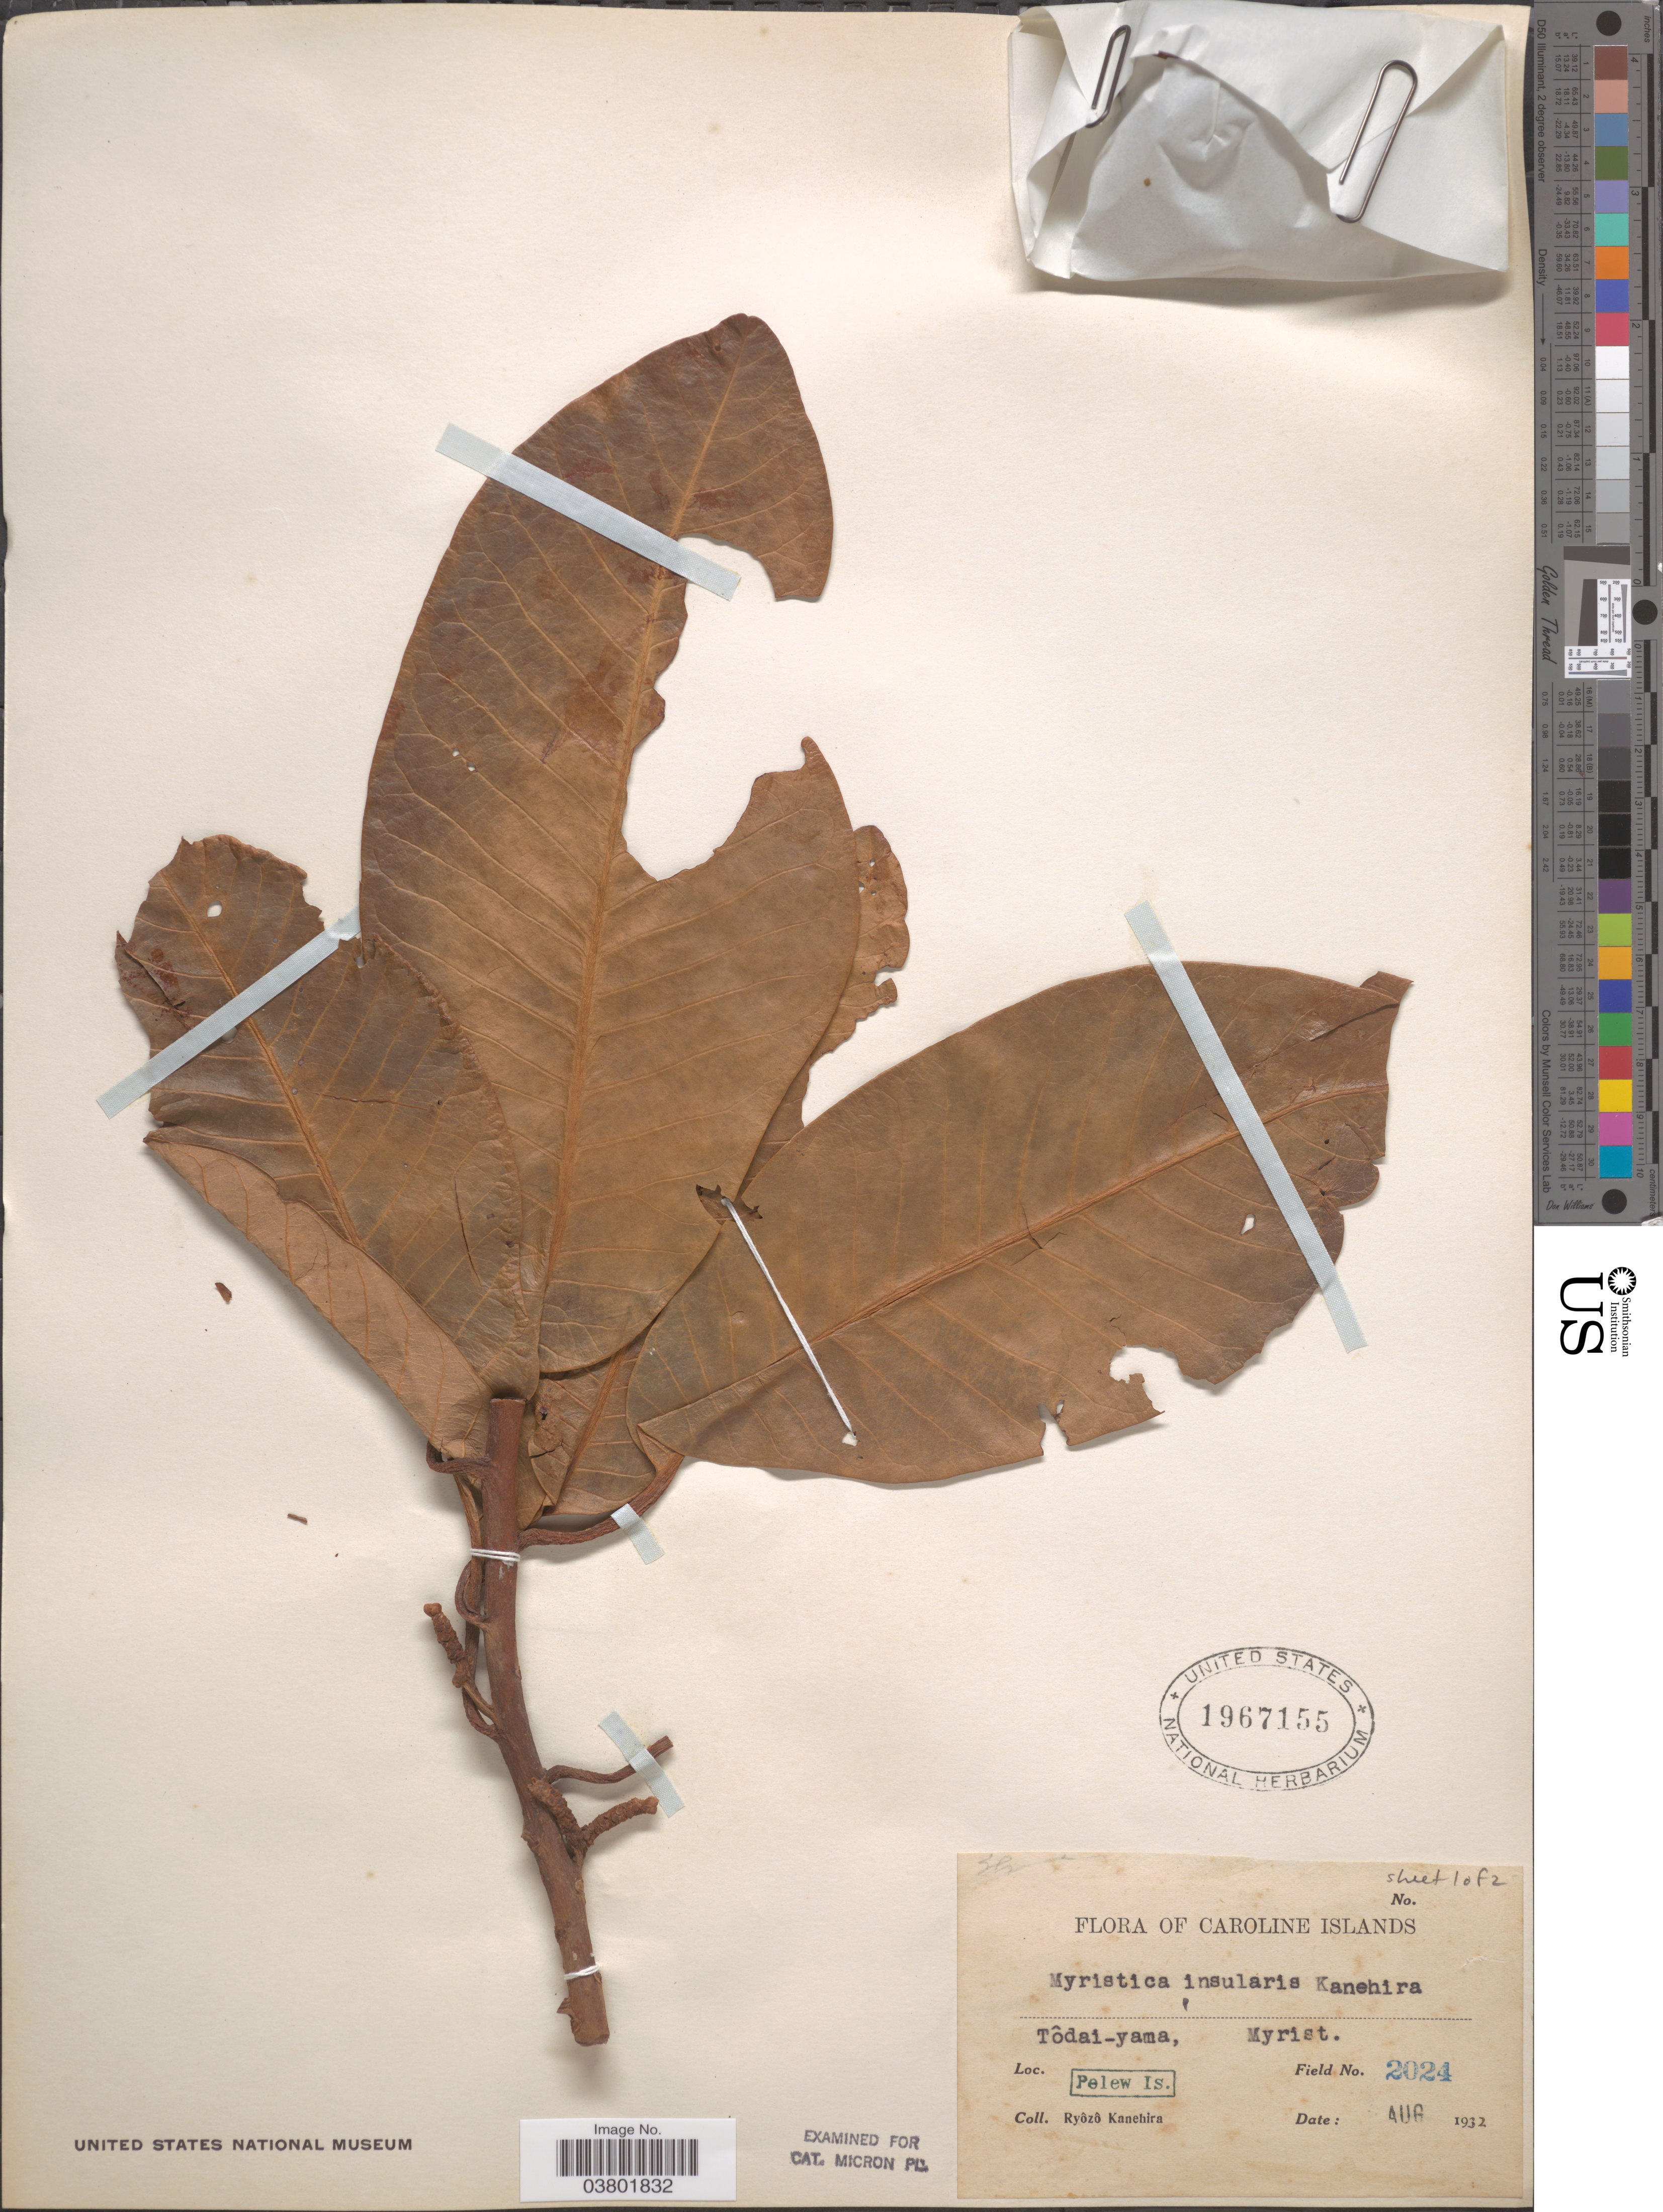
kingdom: Plantae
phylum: Tracheophyta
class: Magnoliopsida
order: Magnoliales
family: Myristicaceae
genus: Myristica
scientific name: Myristica hypargyraea subsp. insularis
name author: (Kaneh.) W.J. de Wilde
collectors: R. Kanehira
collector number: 2024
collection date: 1932-08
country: Palau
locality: Caroline Islands. Pelew Is.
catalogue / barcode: US 1967155